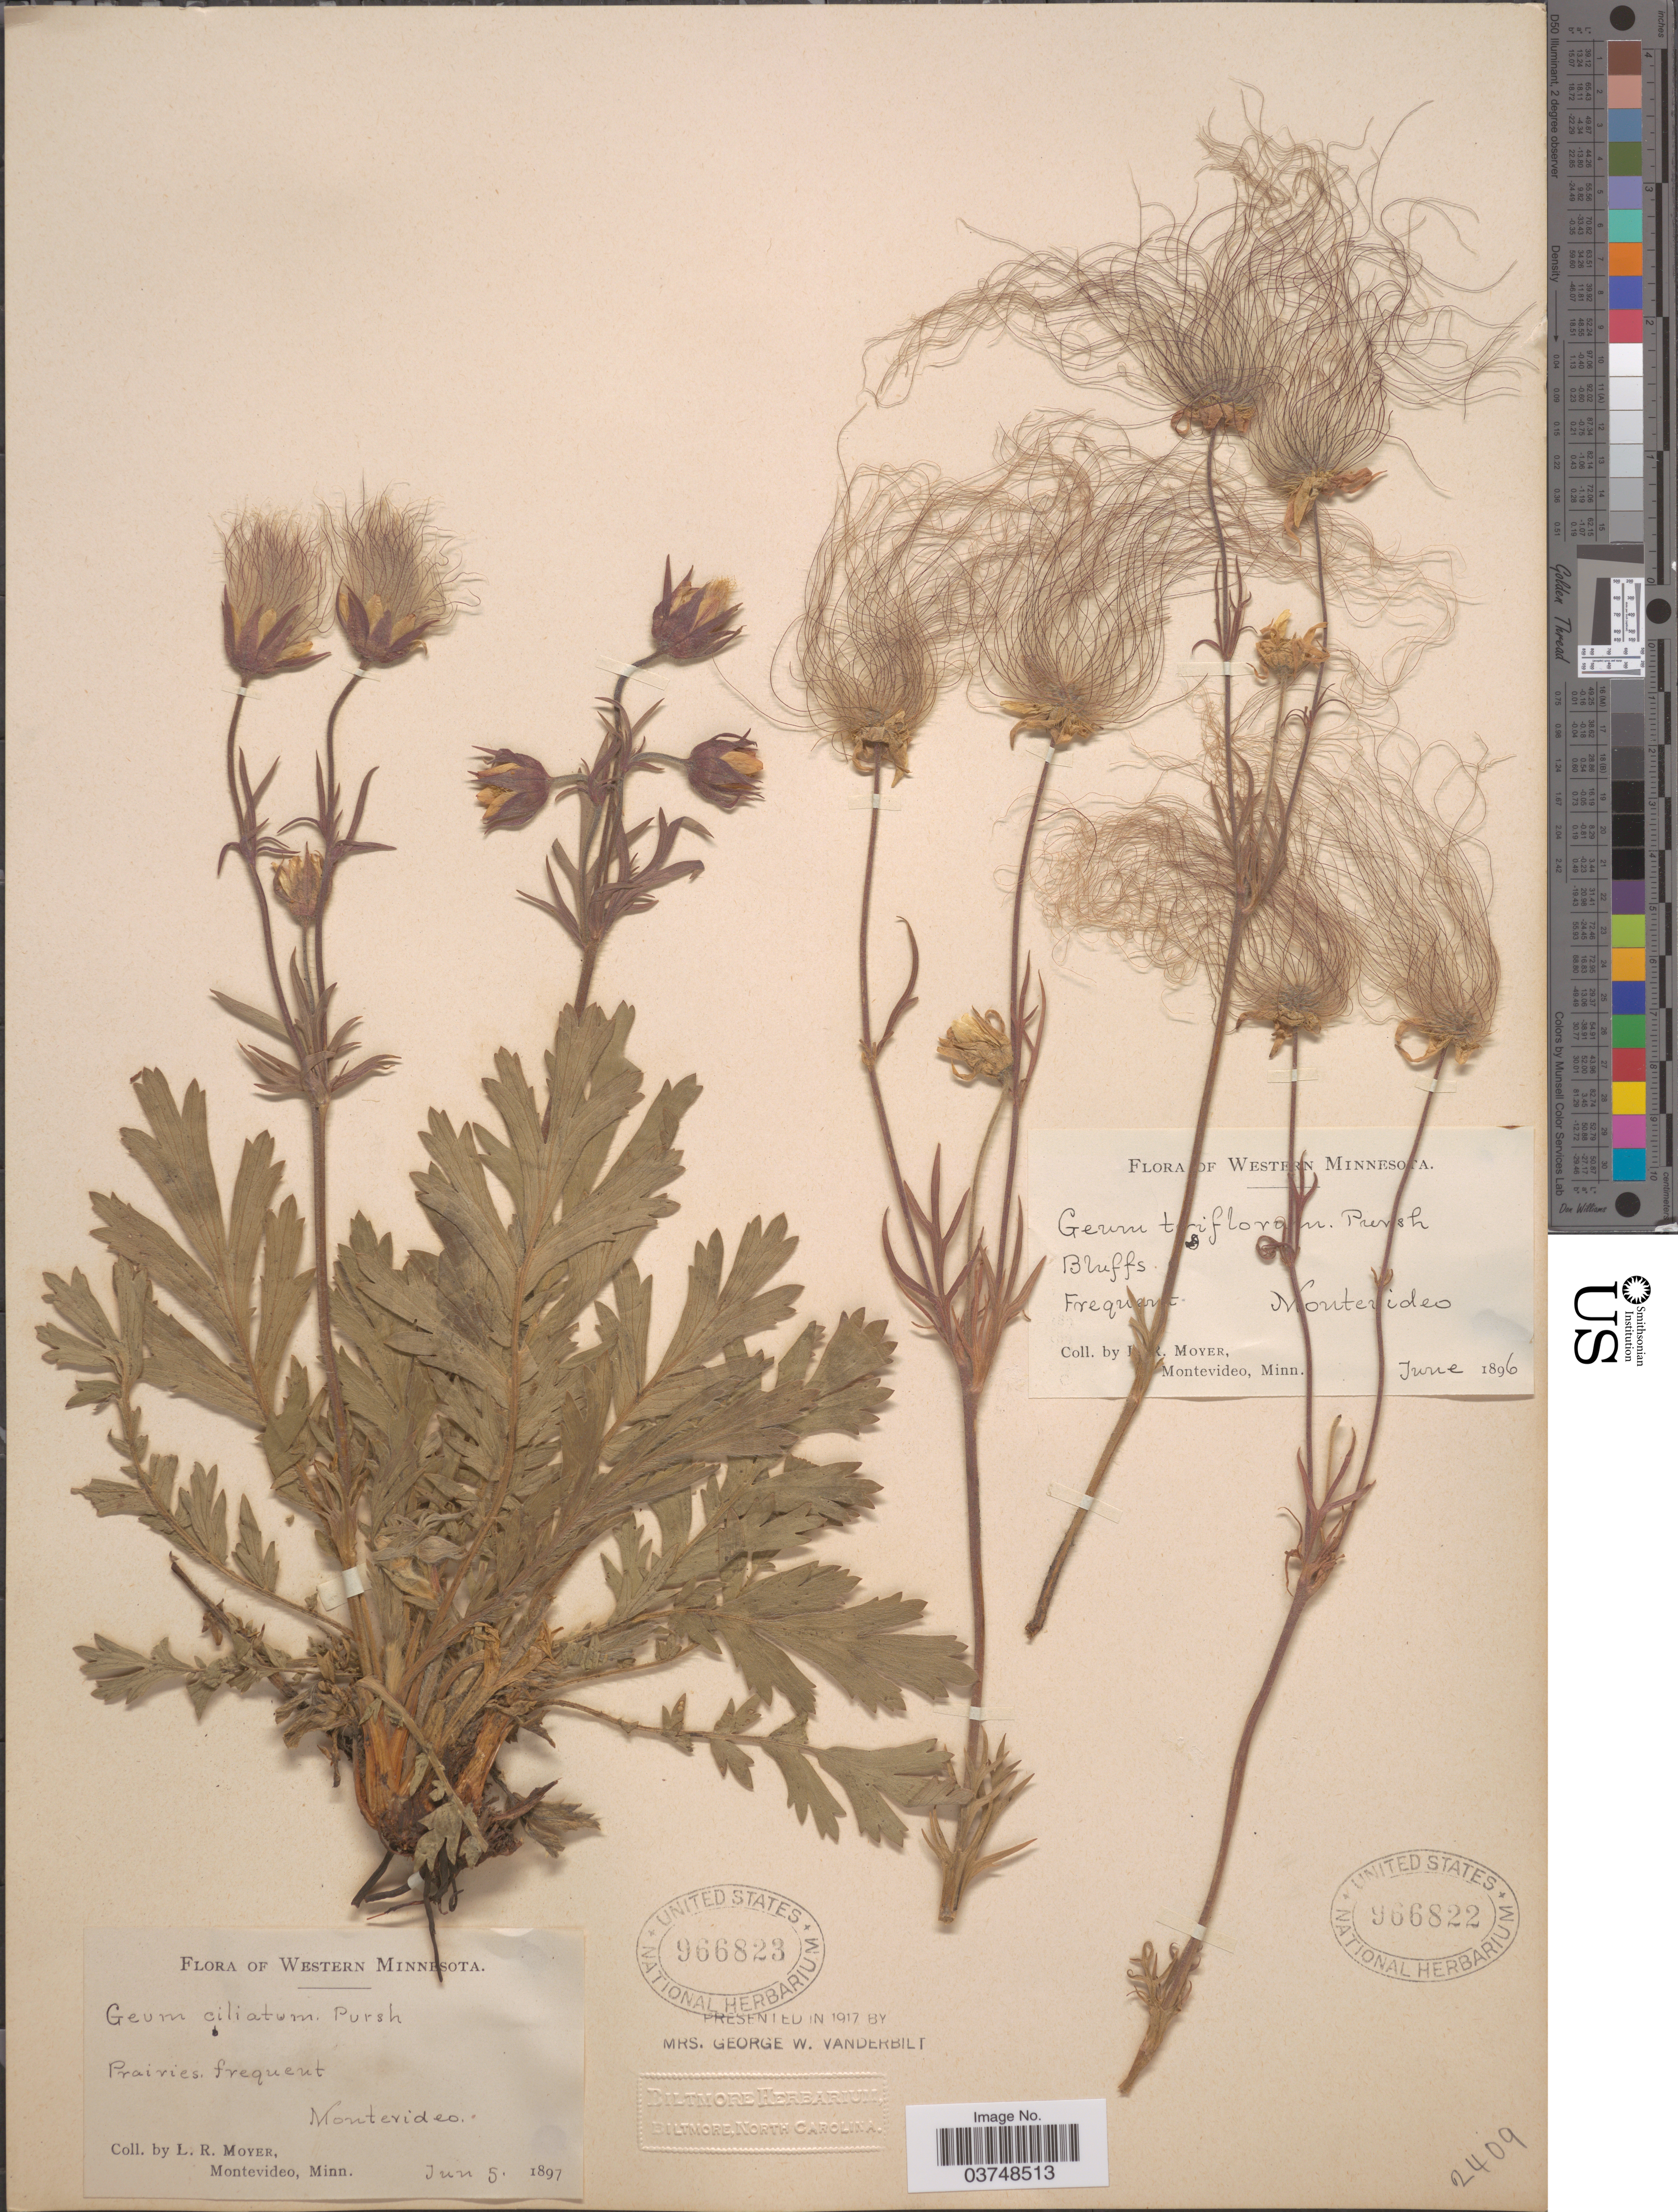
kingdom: Plantae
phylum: Tracheophyta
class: Magnoliopsida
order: Rosales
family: Rosaceae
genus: Geum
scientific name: Geum triflorum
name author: Pursh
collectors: L. Moyer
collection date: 1897-06-05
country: United States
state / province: Minnesota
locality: Western Minnesota. Montevideo.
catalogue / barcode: US 966823-2